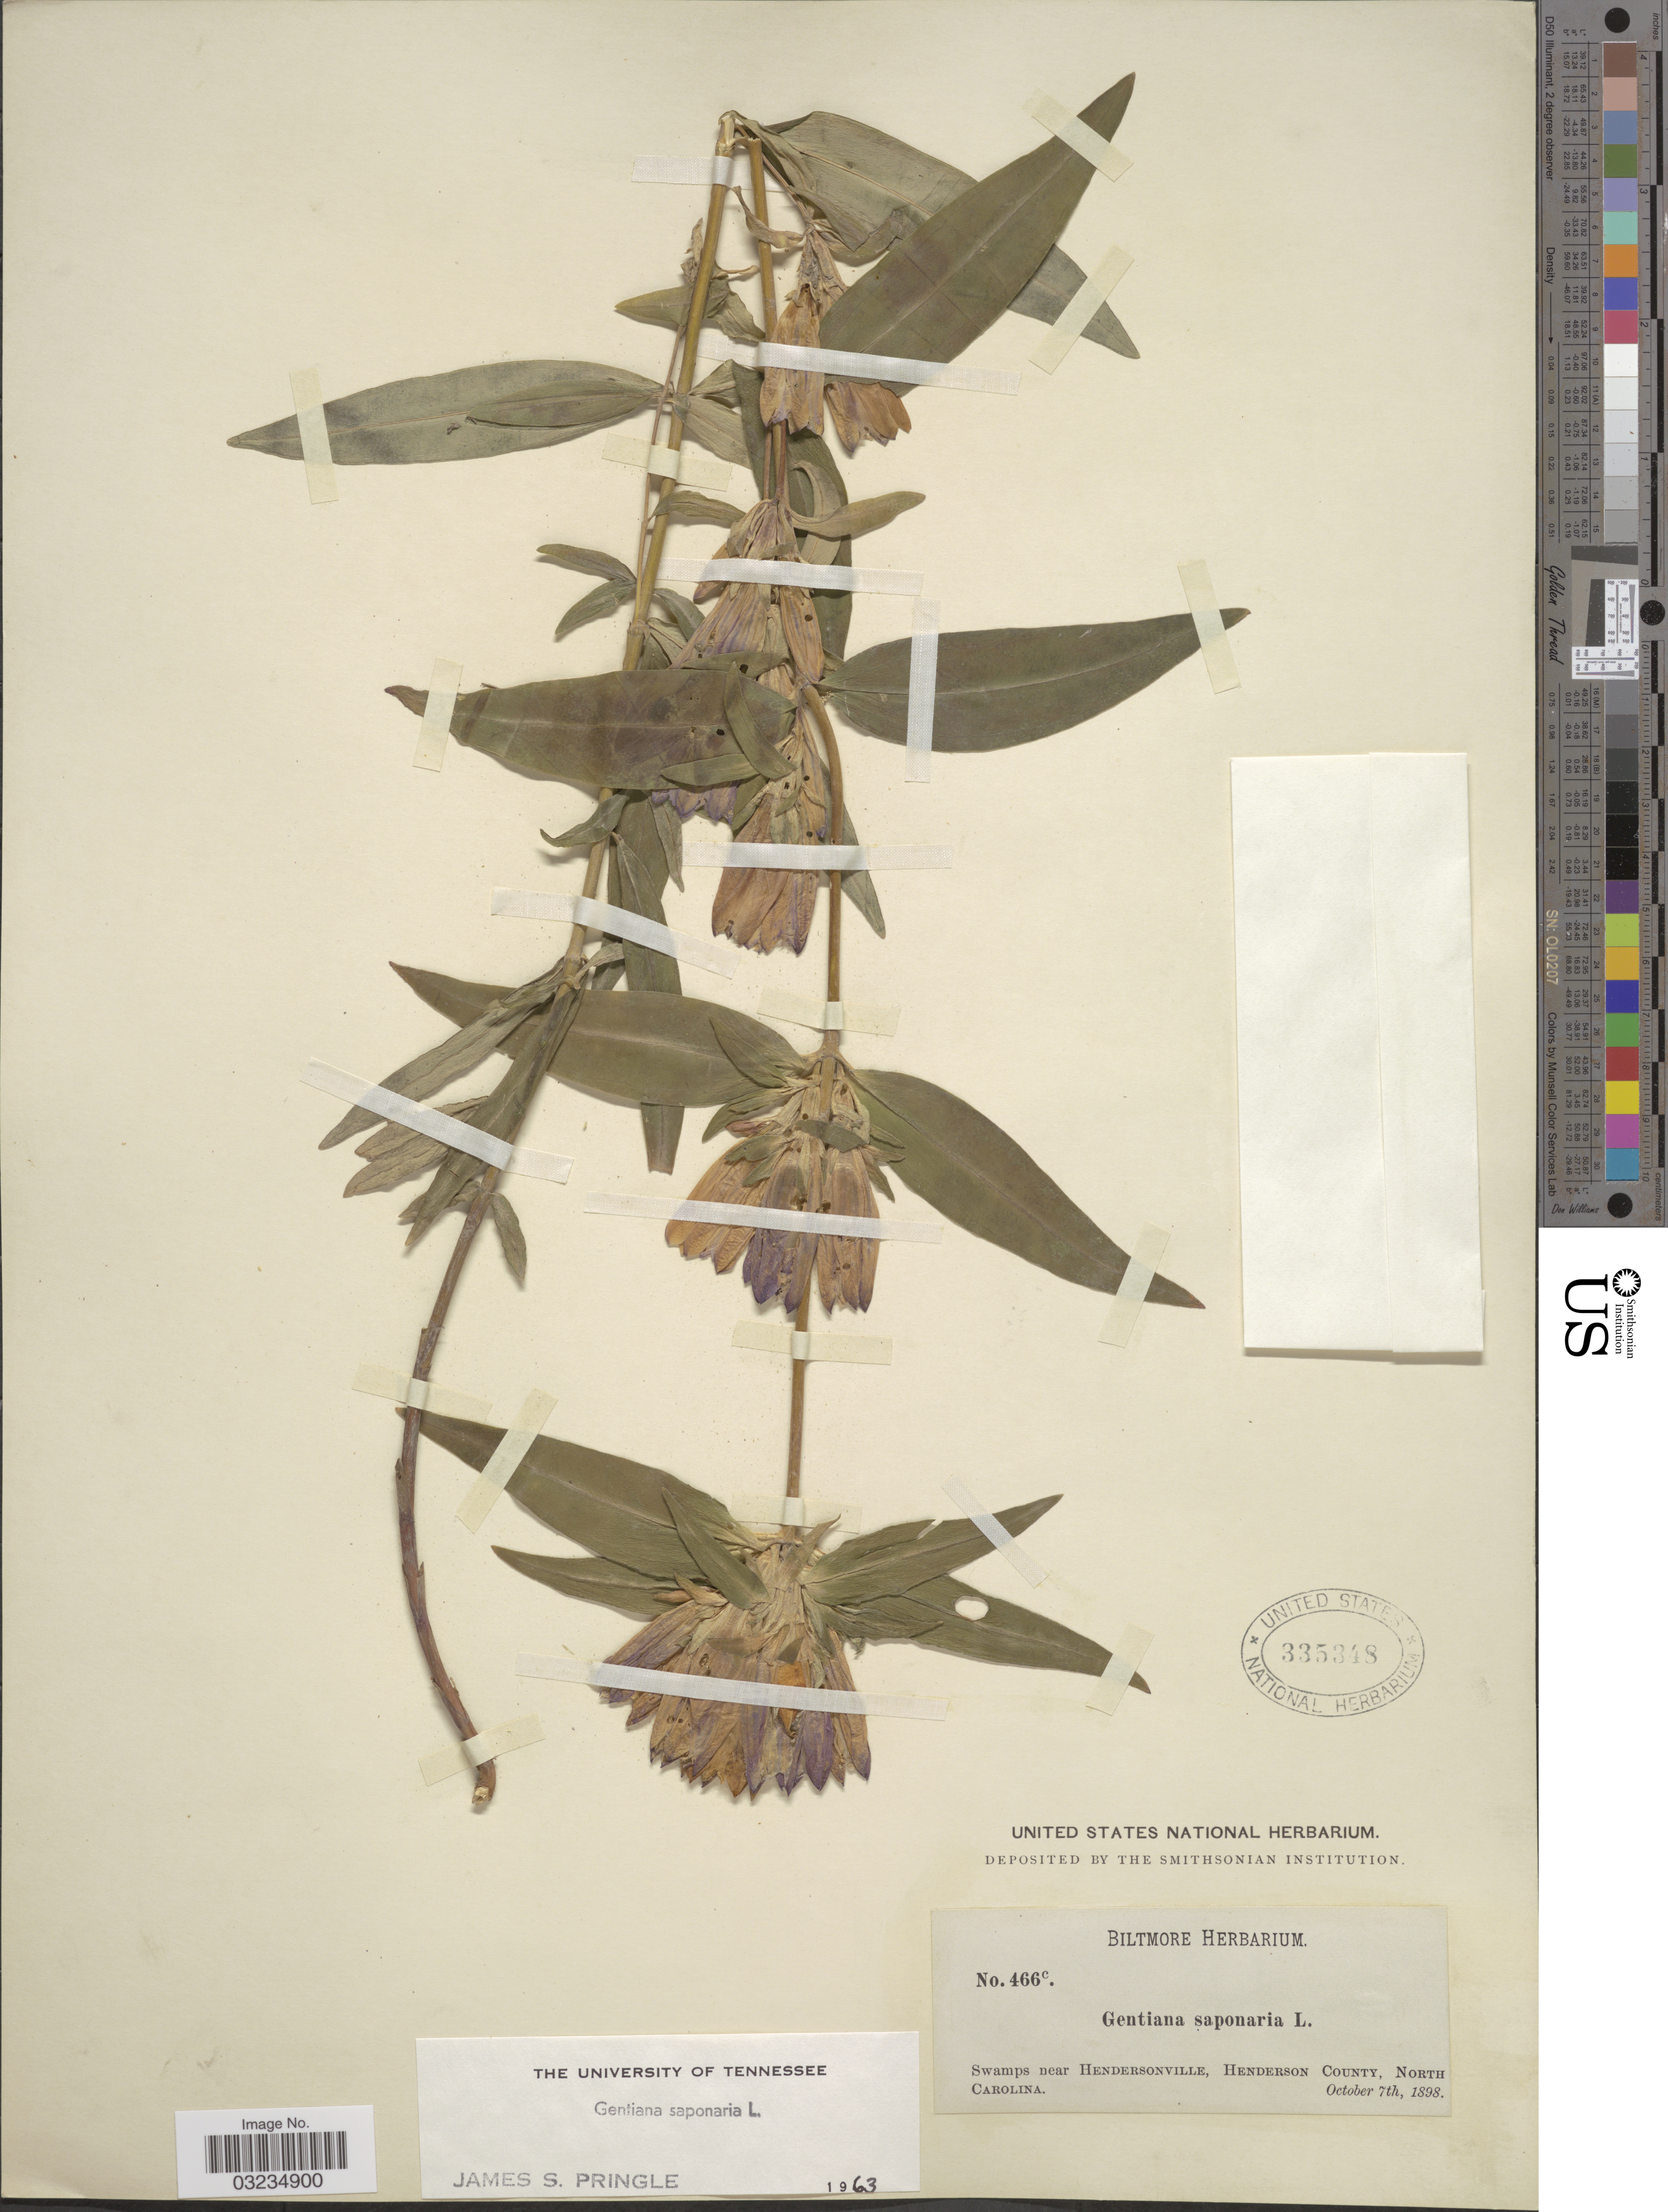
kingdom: Plantae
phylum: Tracheophyta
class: Magnoliopsida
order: Gentianales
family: Gentianaceae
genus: Gentiana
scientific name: Gentiana saponaria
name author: L.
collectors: ex herb. Biltmore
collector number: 466c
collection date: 1898-10-07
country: United States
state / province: North Carolina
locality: Swamps near Hendersonville, Henderson County.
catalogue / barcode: US 335348